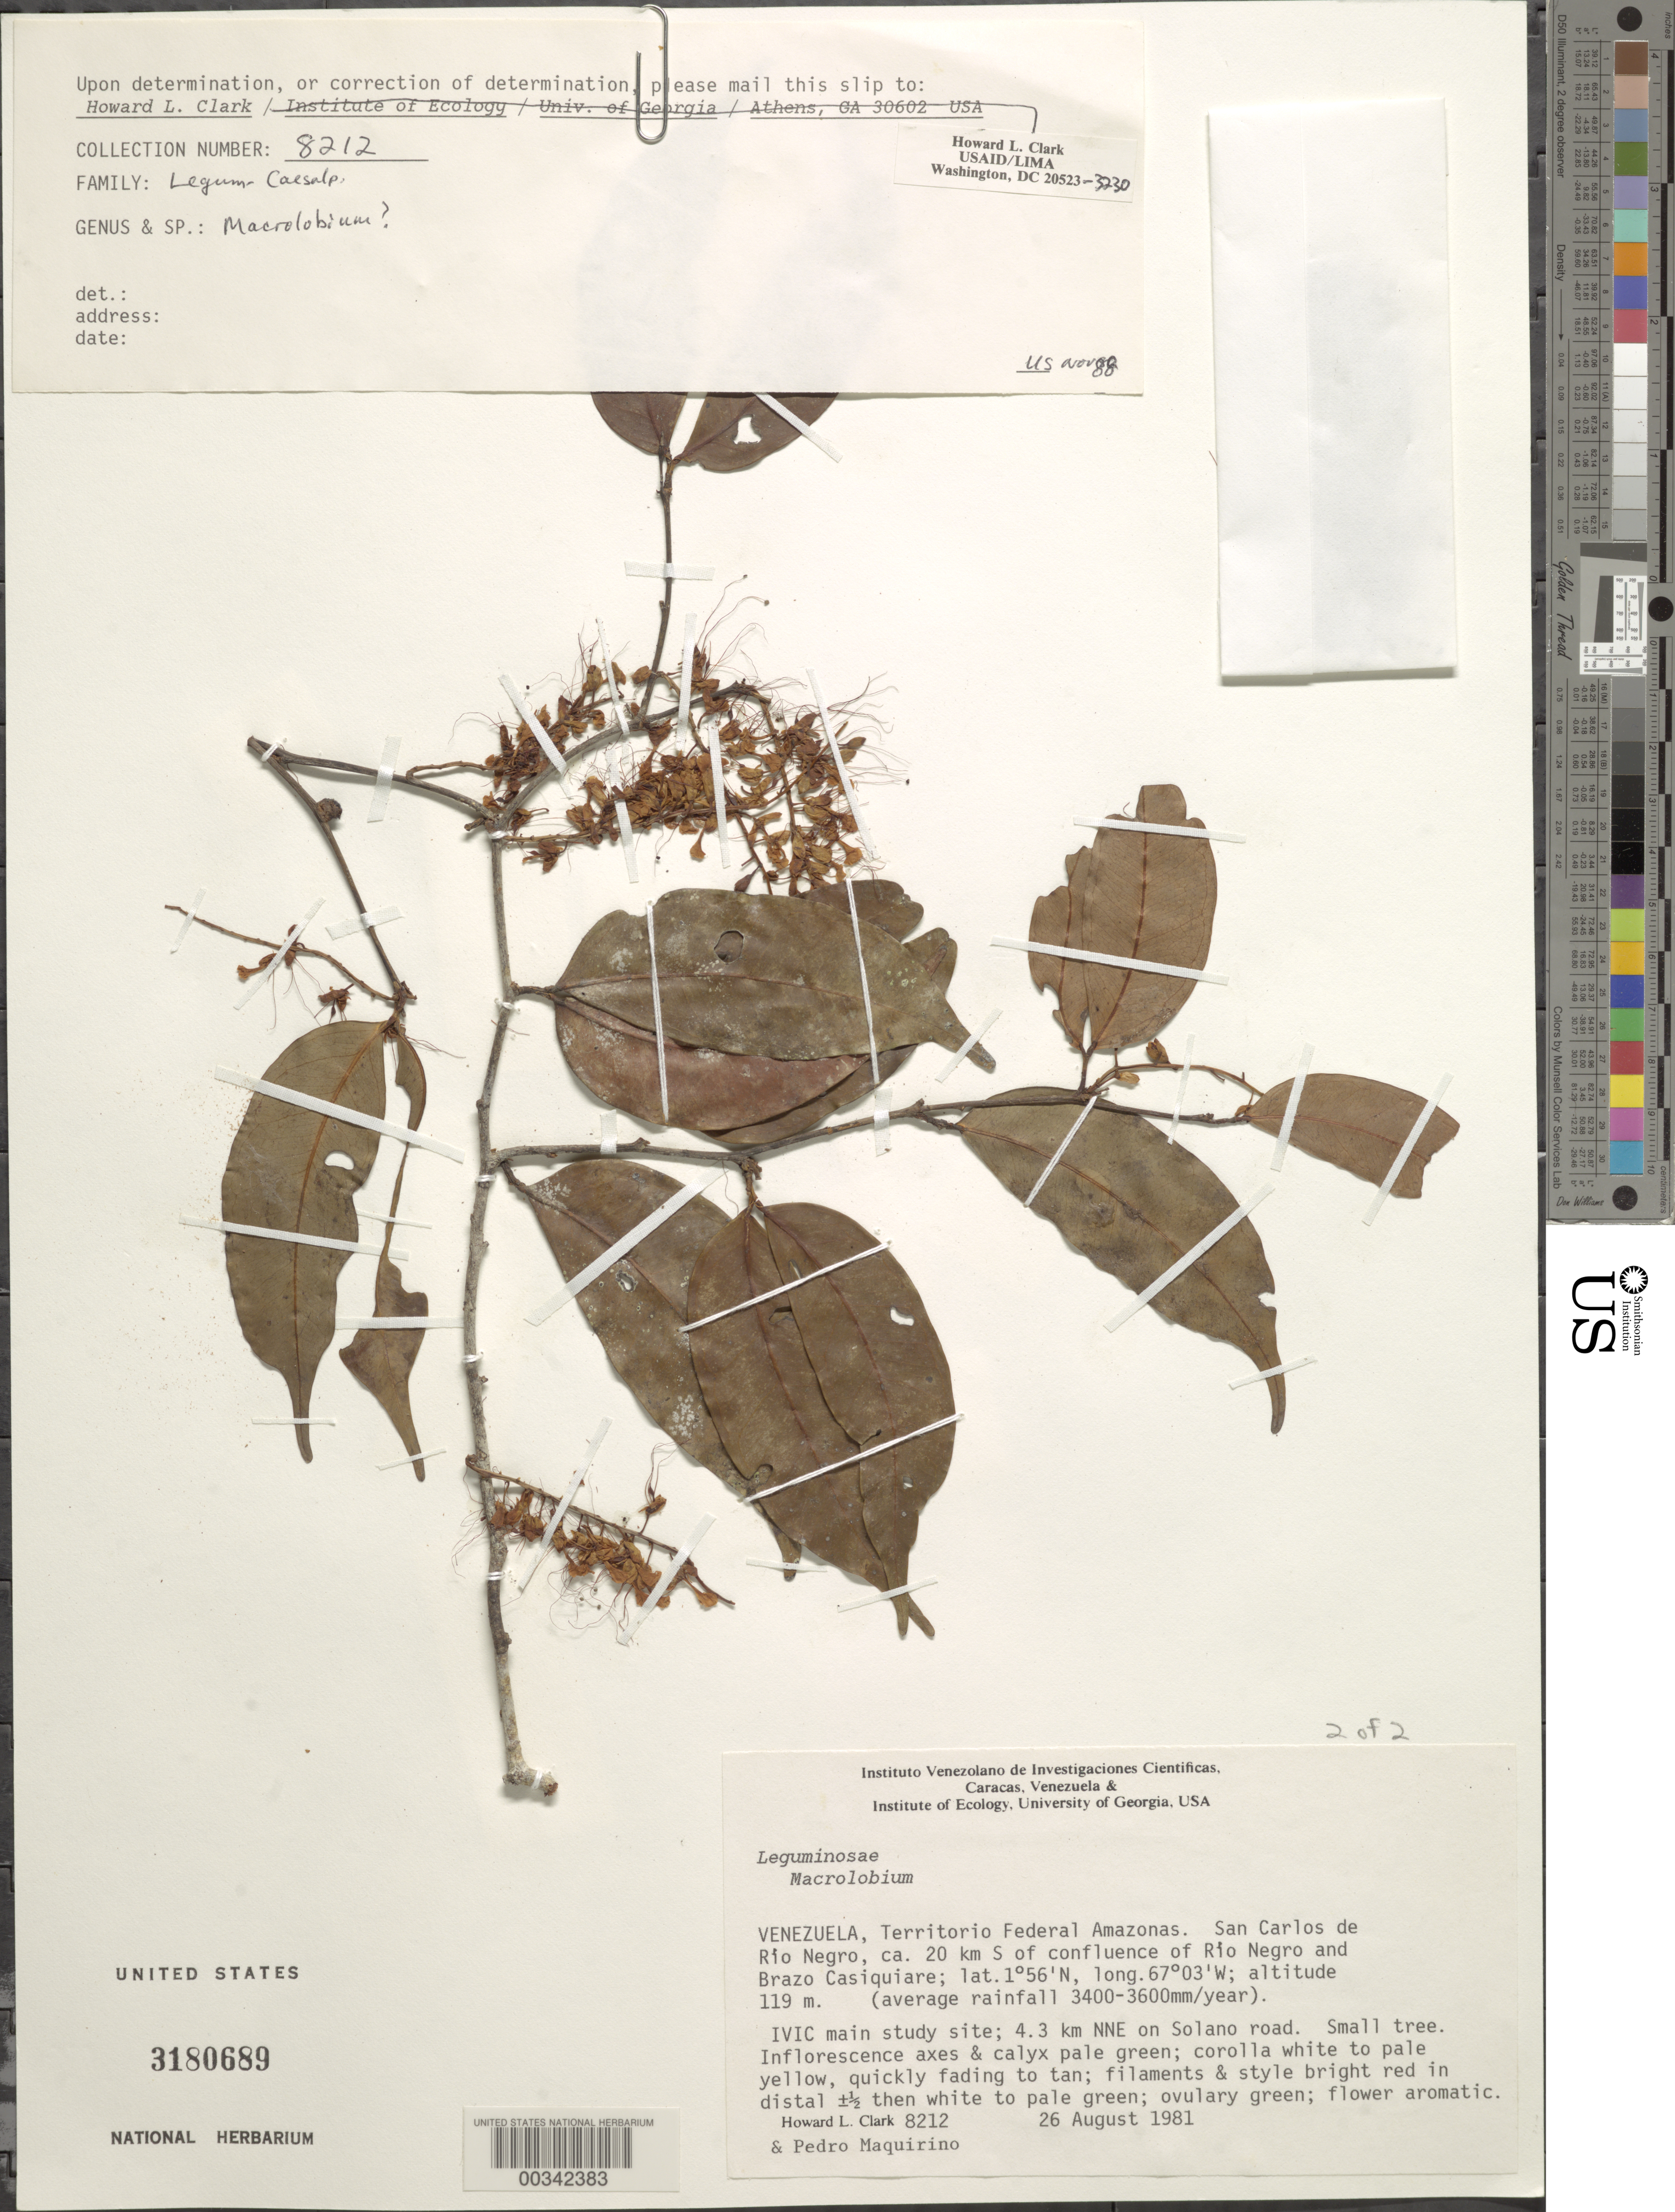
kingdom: Plantae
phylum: Tracheophyta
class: Magnoliopsida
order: Fabales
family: Fabaceae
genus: Macrolobium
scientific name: Macrolobium suaveolens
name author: Spruce ex Benth.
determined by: Trujillo, A. M.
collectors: H. L. Clark & P. Maquirino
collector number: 8212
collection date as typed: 26 Aug 1981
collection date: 1981-08-26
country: Venezuela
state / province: Amazonas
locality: San carlos de rio negro, 20 km s of confluence of rio negro and brazo casiquiare; ivic main study site, 4.3 km nne on solano road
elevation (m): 119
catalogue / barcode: US 3180689